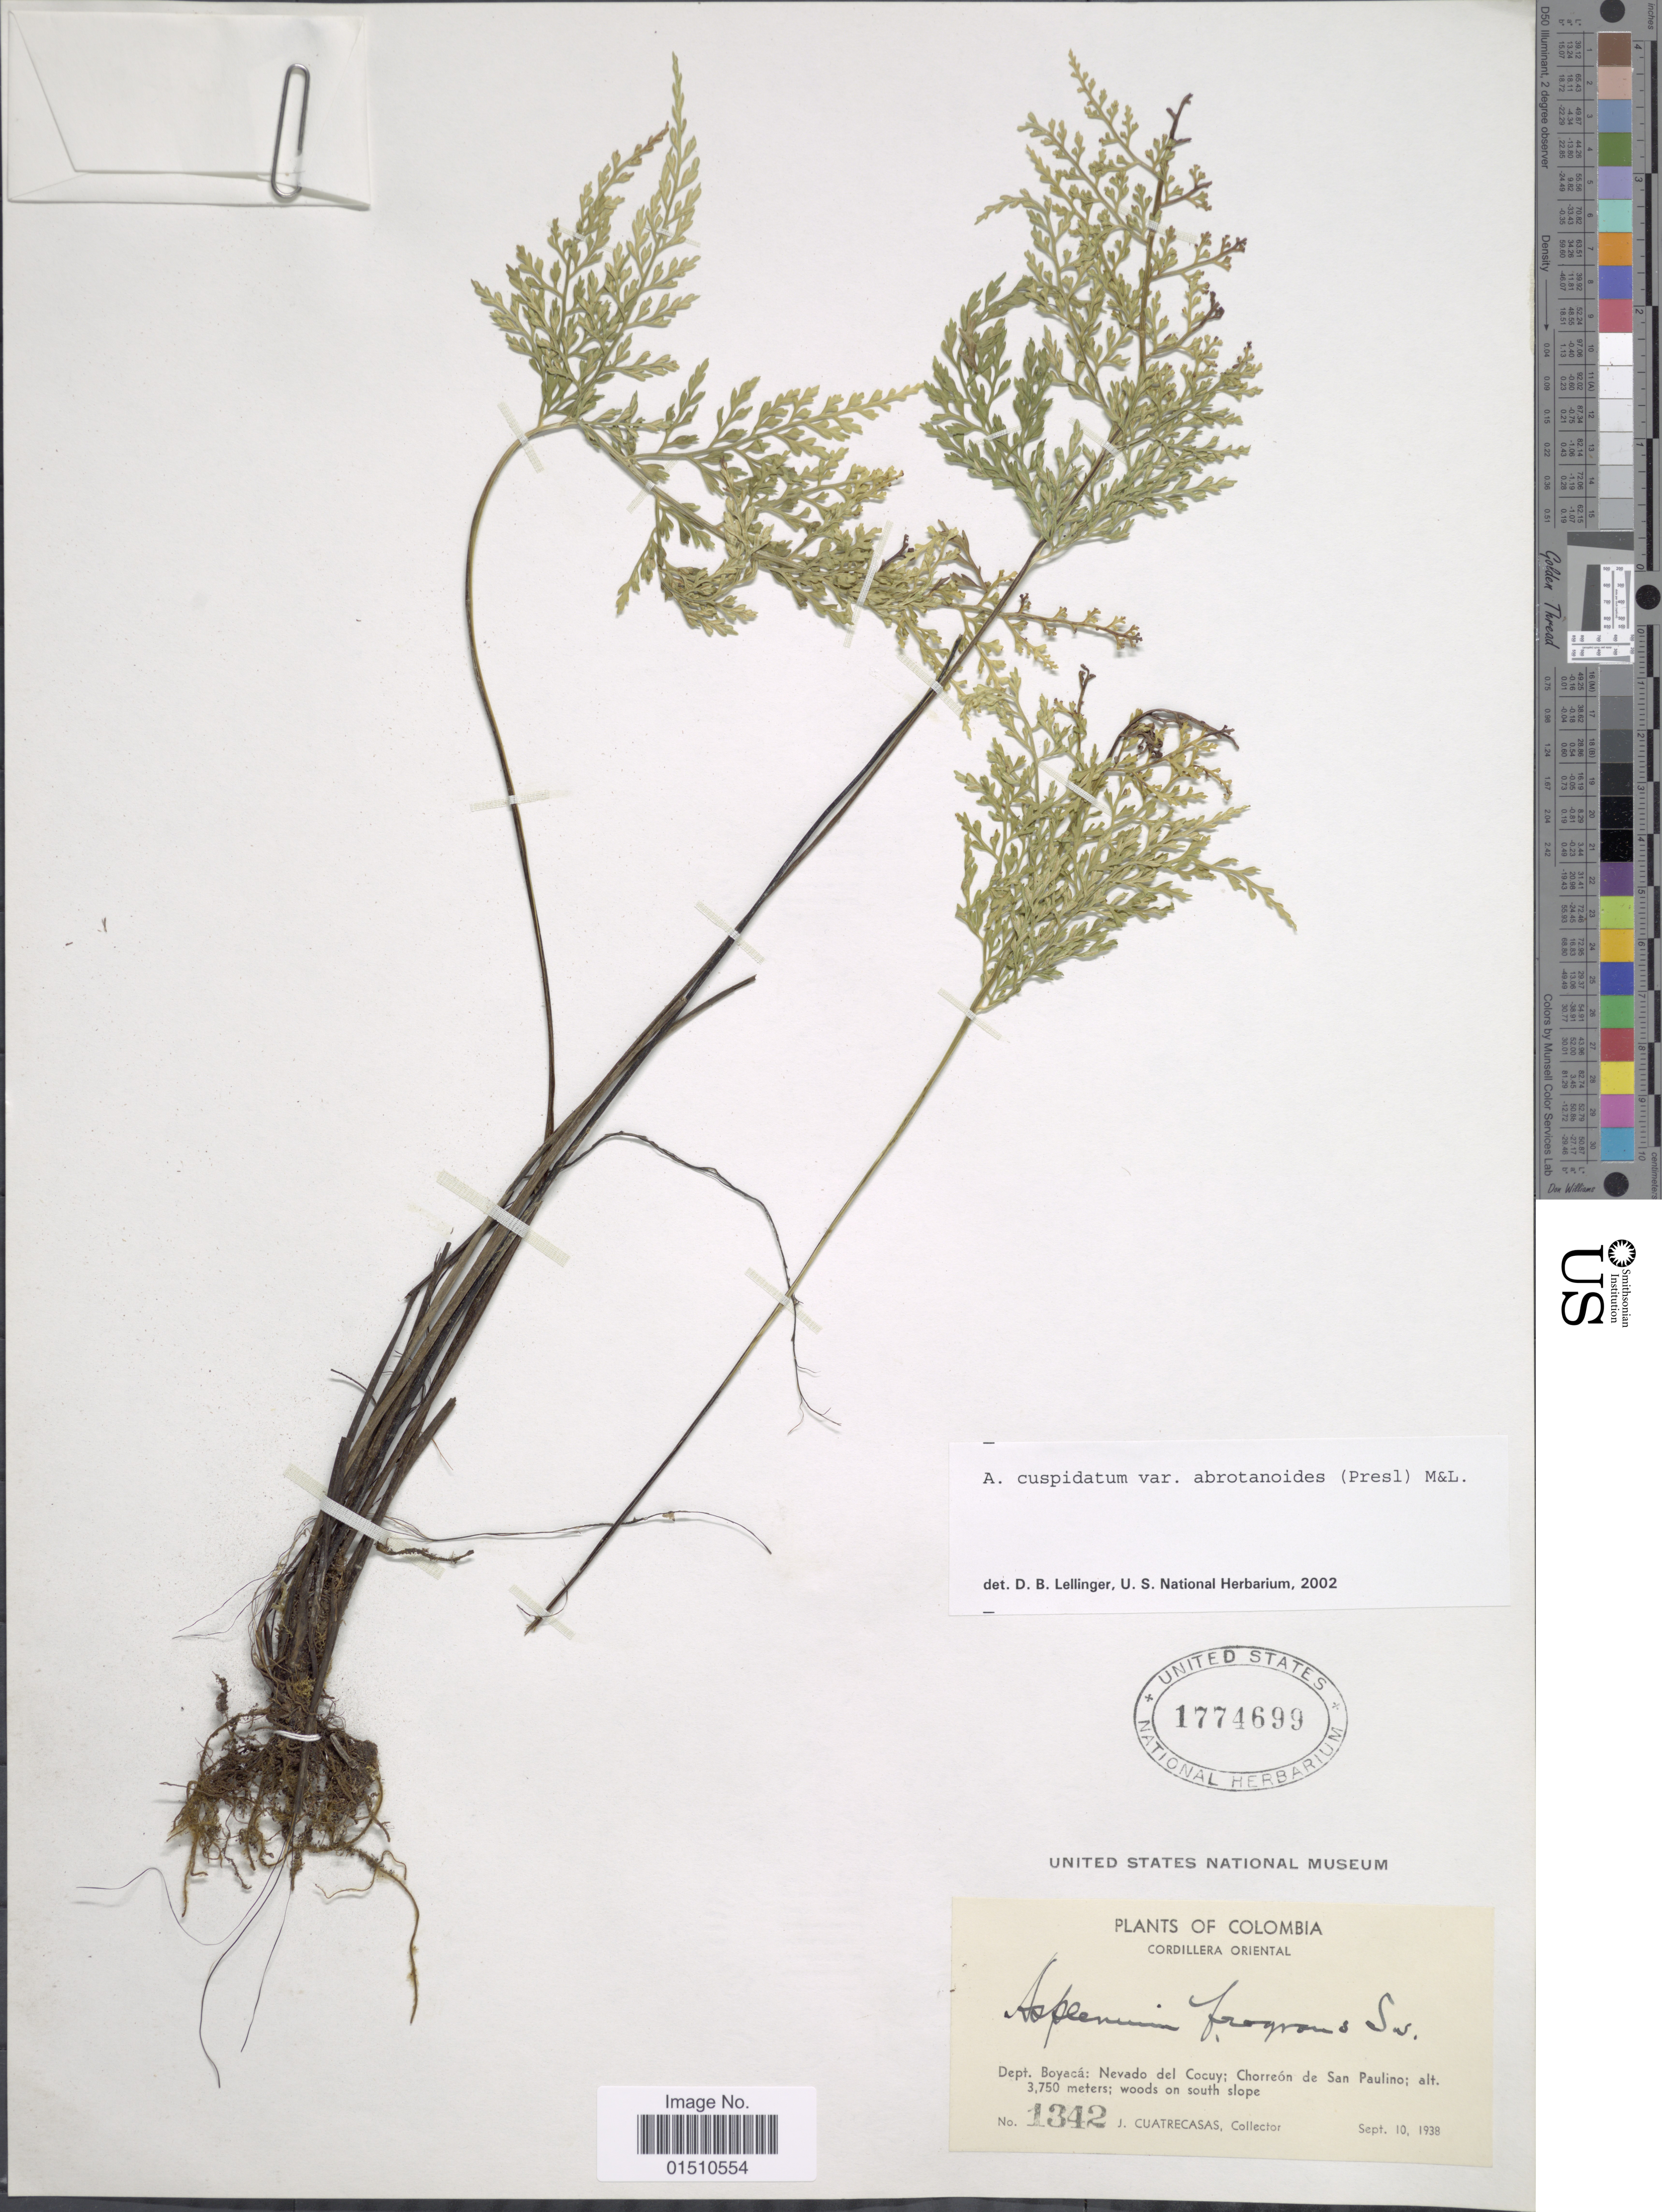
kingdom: Plantae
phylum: Tracheophyta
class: Polypodiopsida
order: Polypodiales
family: Aspleniaceae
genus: Asplenium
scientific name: Asplenium cuspidatum var. abrotanoides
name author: (C. Presl) C.V. Morton & Lellinger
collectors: J. Cuatrecasas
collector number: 1342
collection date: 1938-09-10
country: Colombia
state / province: Boyacá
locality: Colombia, Cordillera Oriental, Dept. Boyaca: Nevado del Cocuy; Chorreon de San Paulino.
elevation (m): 3750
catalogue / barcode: US 1774699